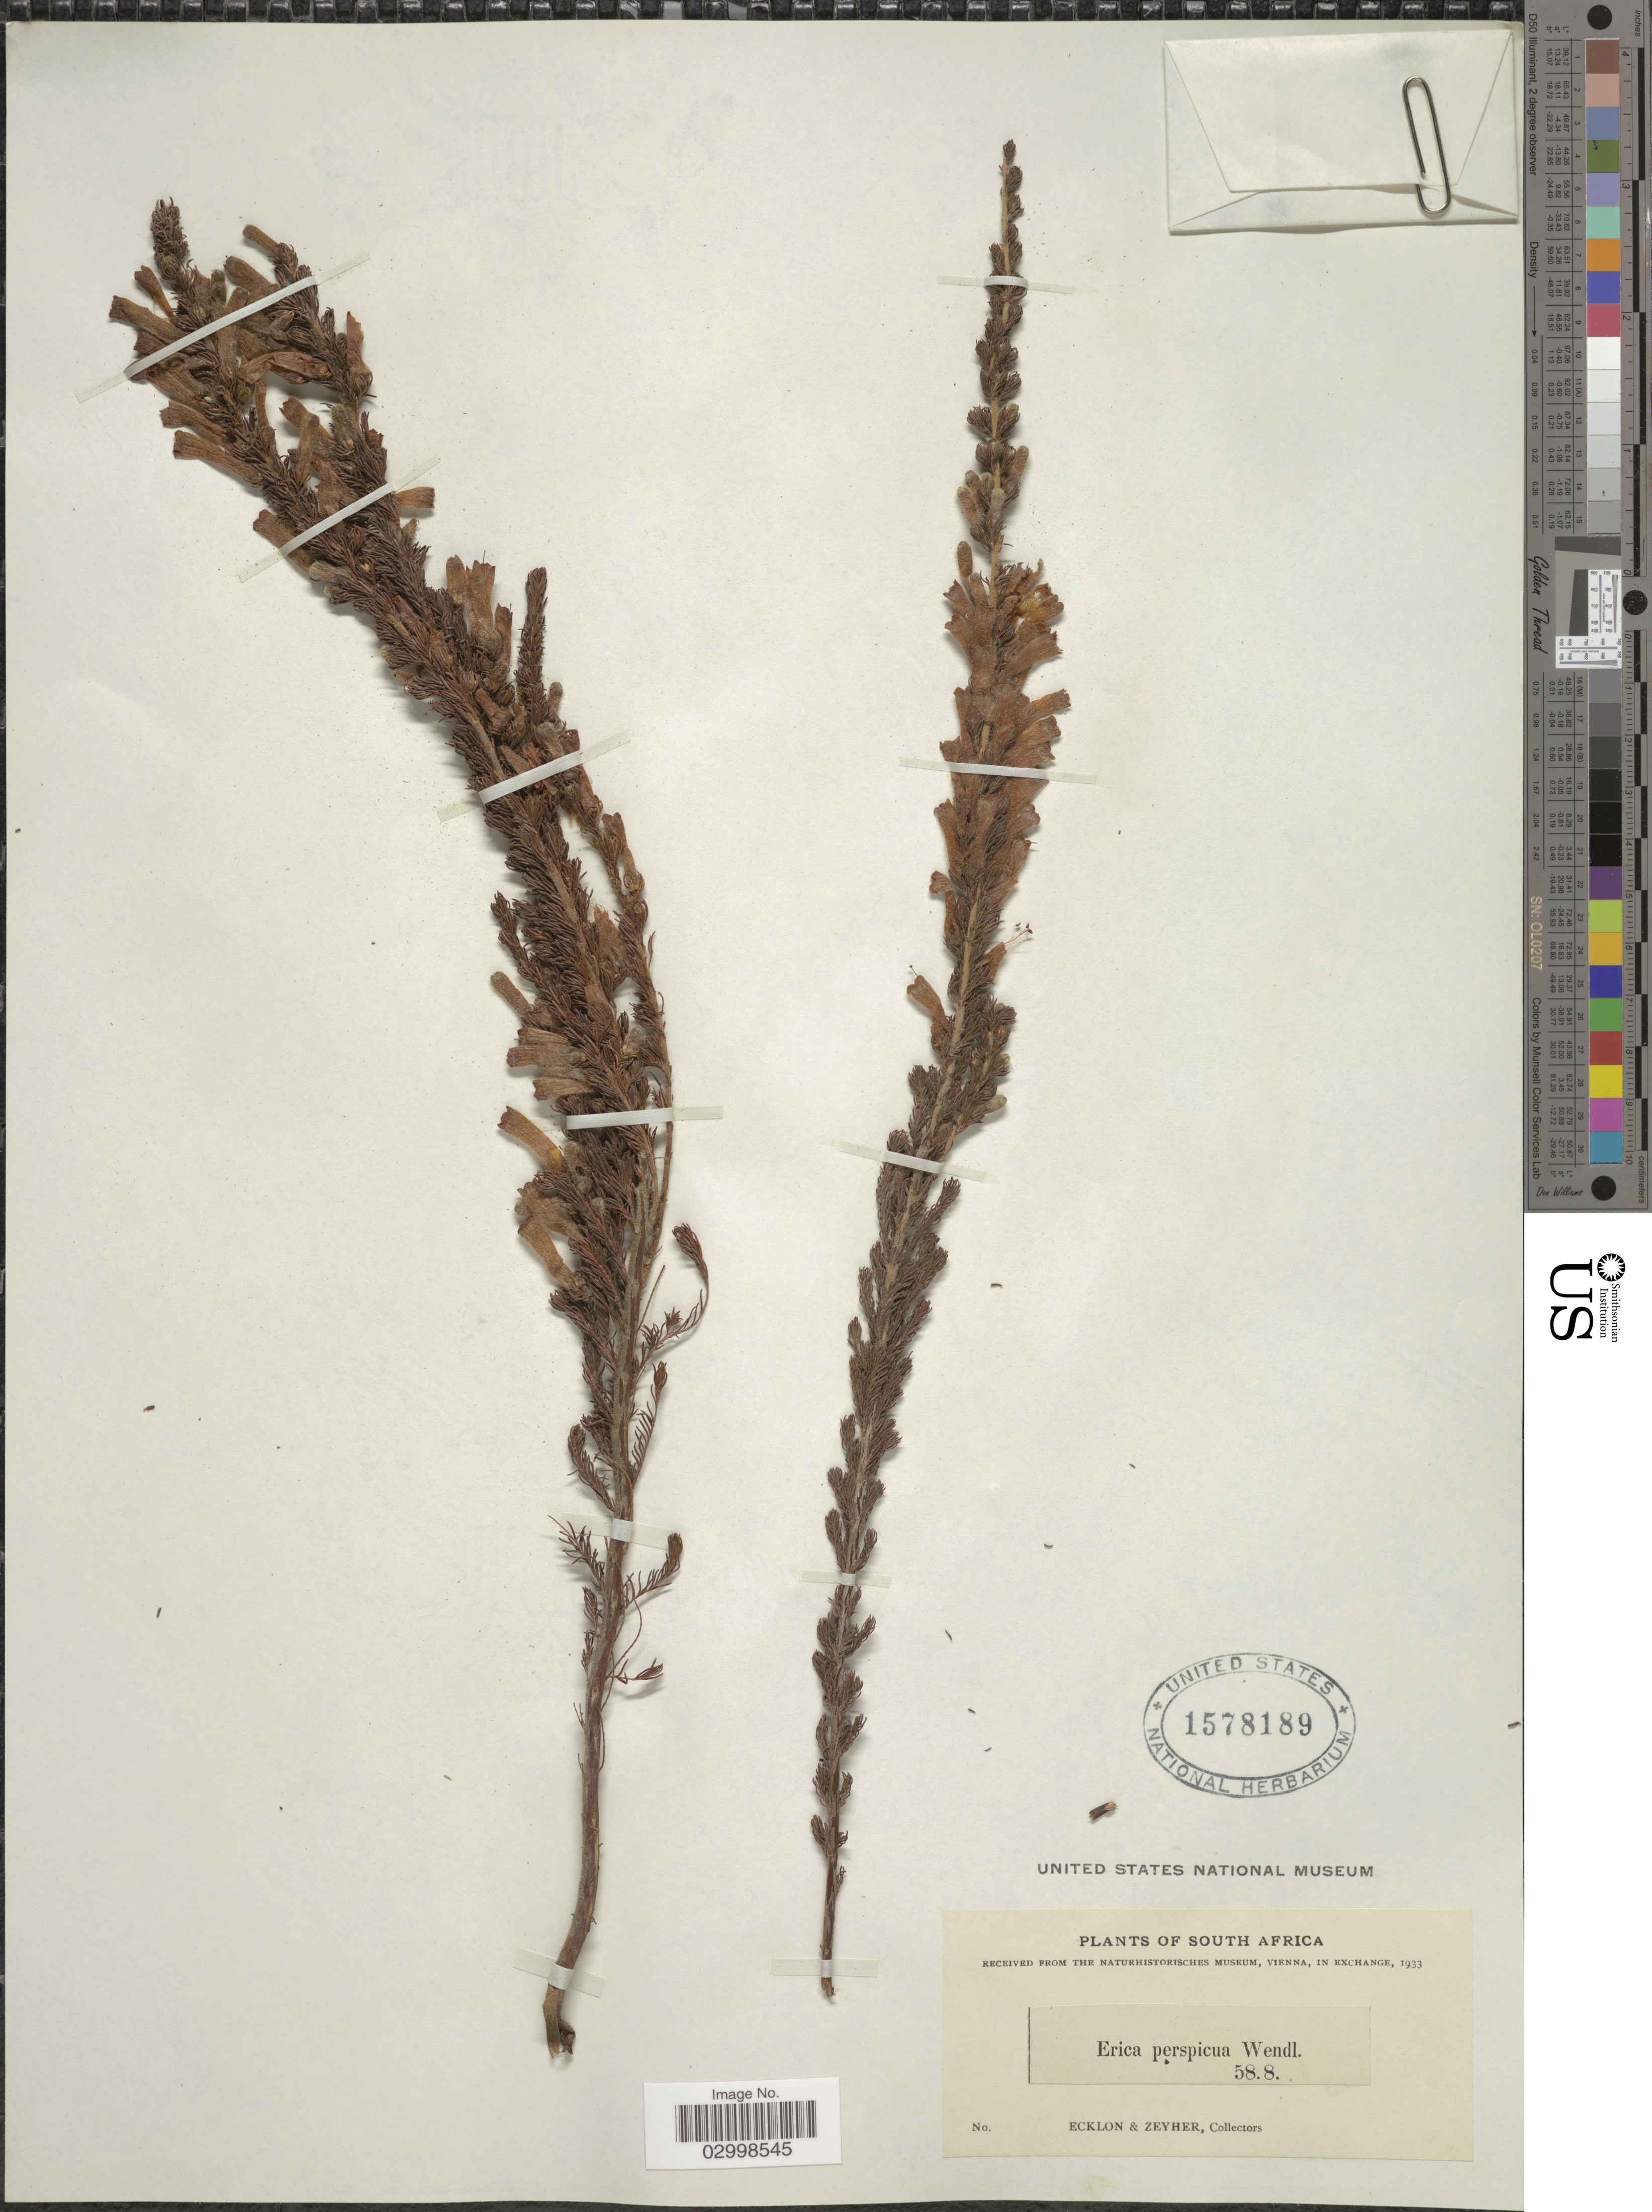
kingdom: Plantae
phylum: Tracheophyta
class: Magnoliopsida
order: Ericales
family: Ericaceae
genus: Erica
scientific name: Erica perspicua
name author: J.C. Wendl.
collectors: -. Ecklon & -. Zeyher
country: South Africa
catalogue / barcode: US 1578189